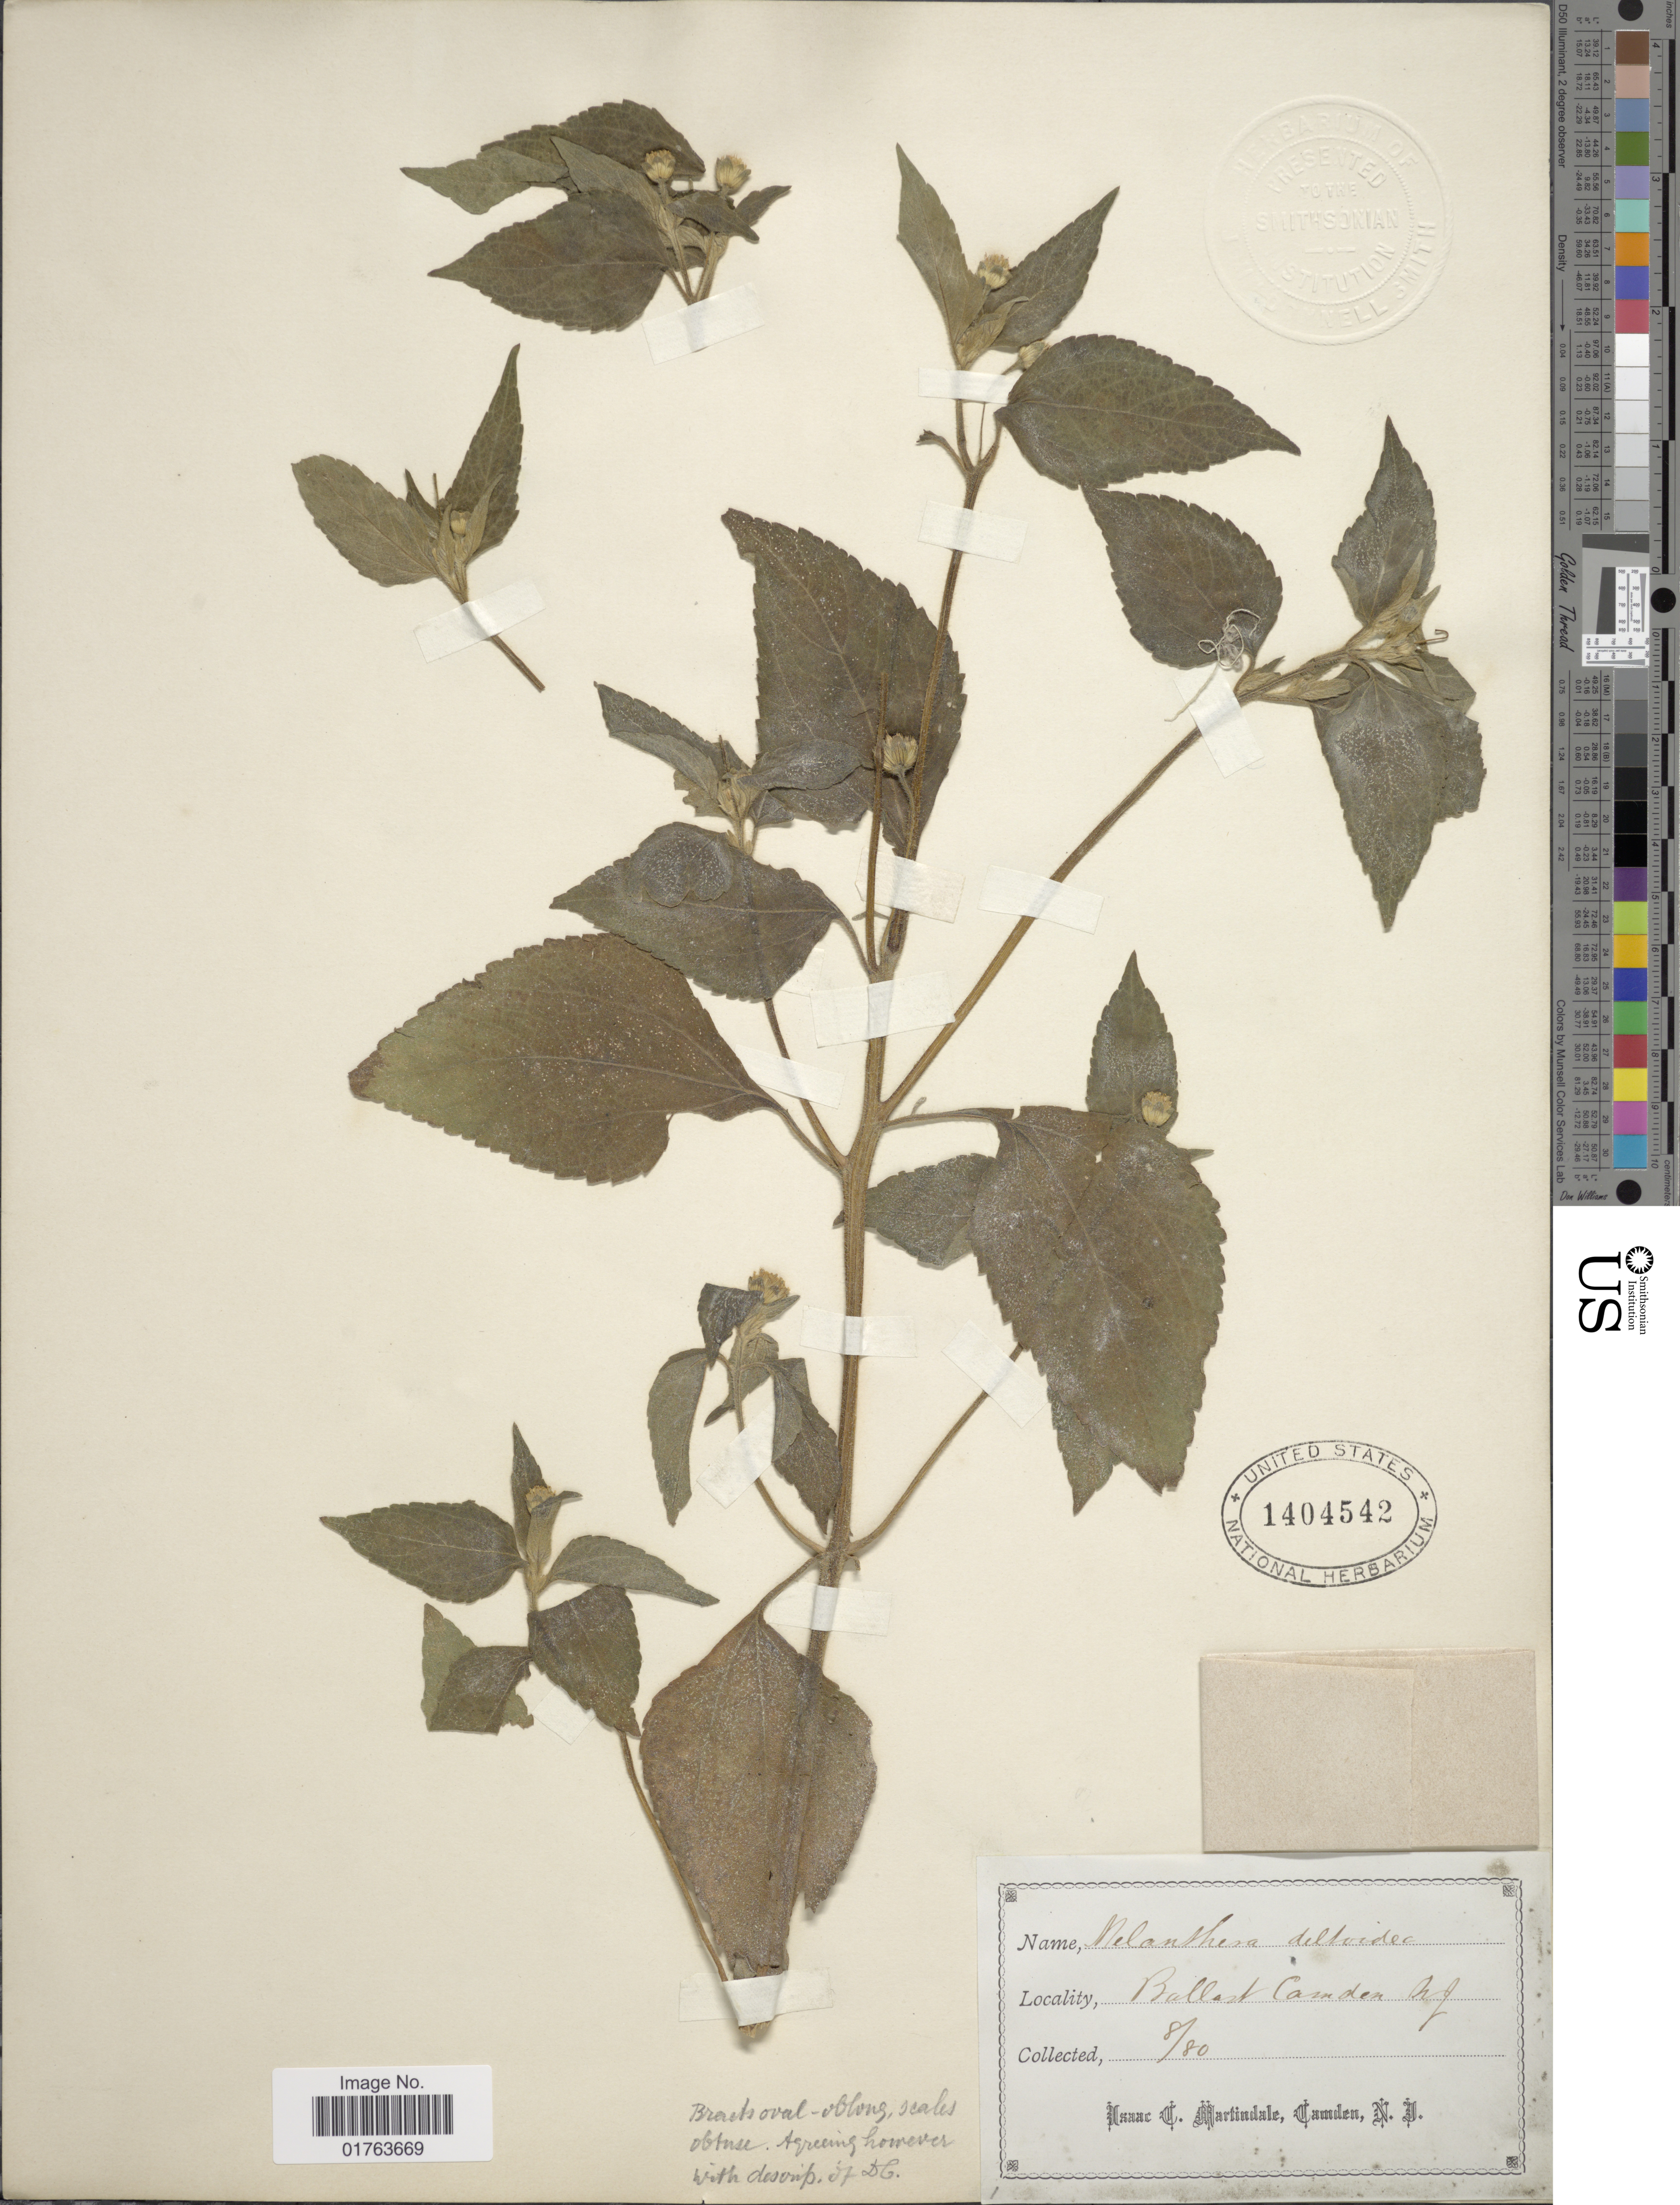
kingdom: Plantae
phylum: Tracheophyta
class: Magnoliopsida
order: Asterales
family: Asteraceae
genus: Blainvillea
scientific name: Blainvillea dichotoma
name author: Cass.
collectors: I. C. Martindale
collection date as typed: Transcribed d/m/y: /8/80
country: United States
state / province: New Jersey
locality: Ballast Camden N. J.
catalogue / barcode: US 1404542